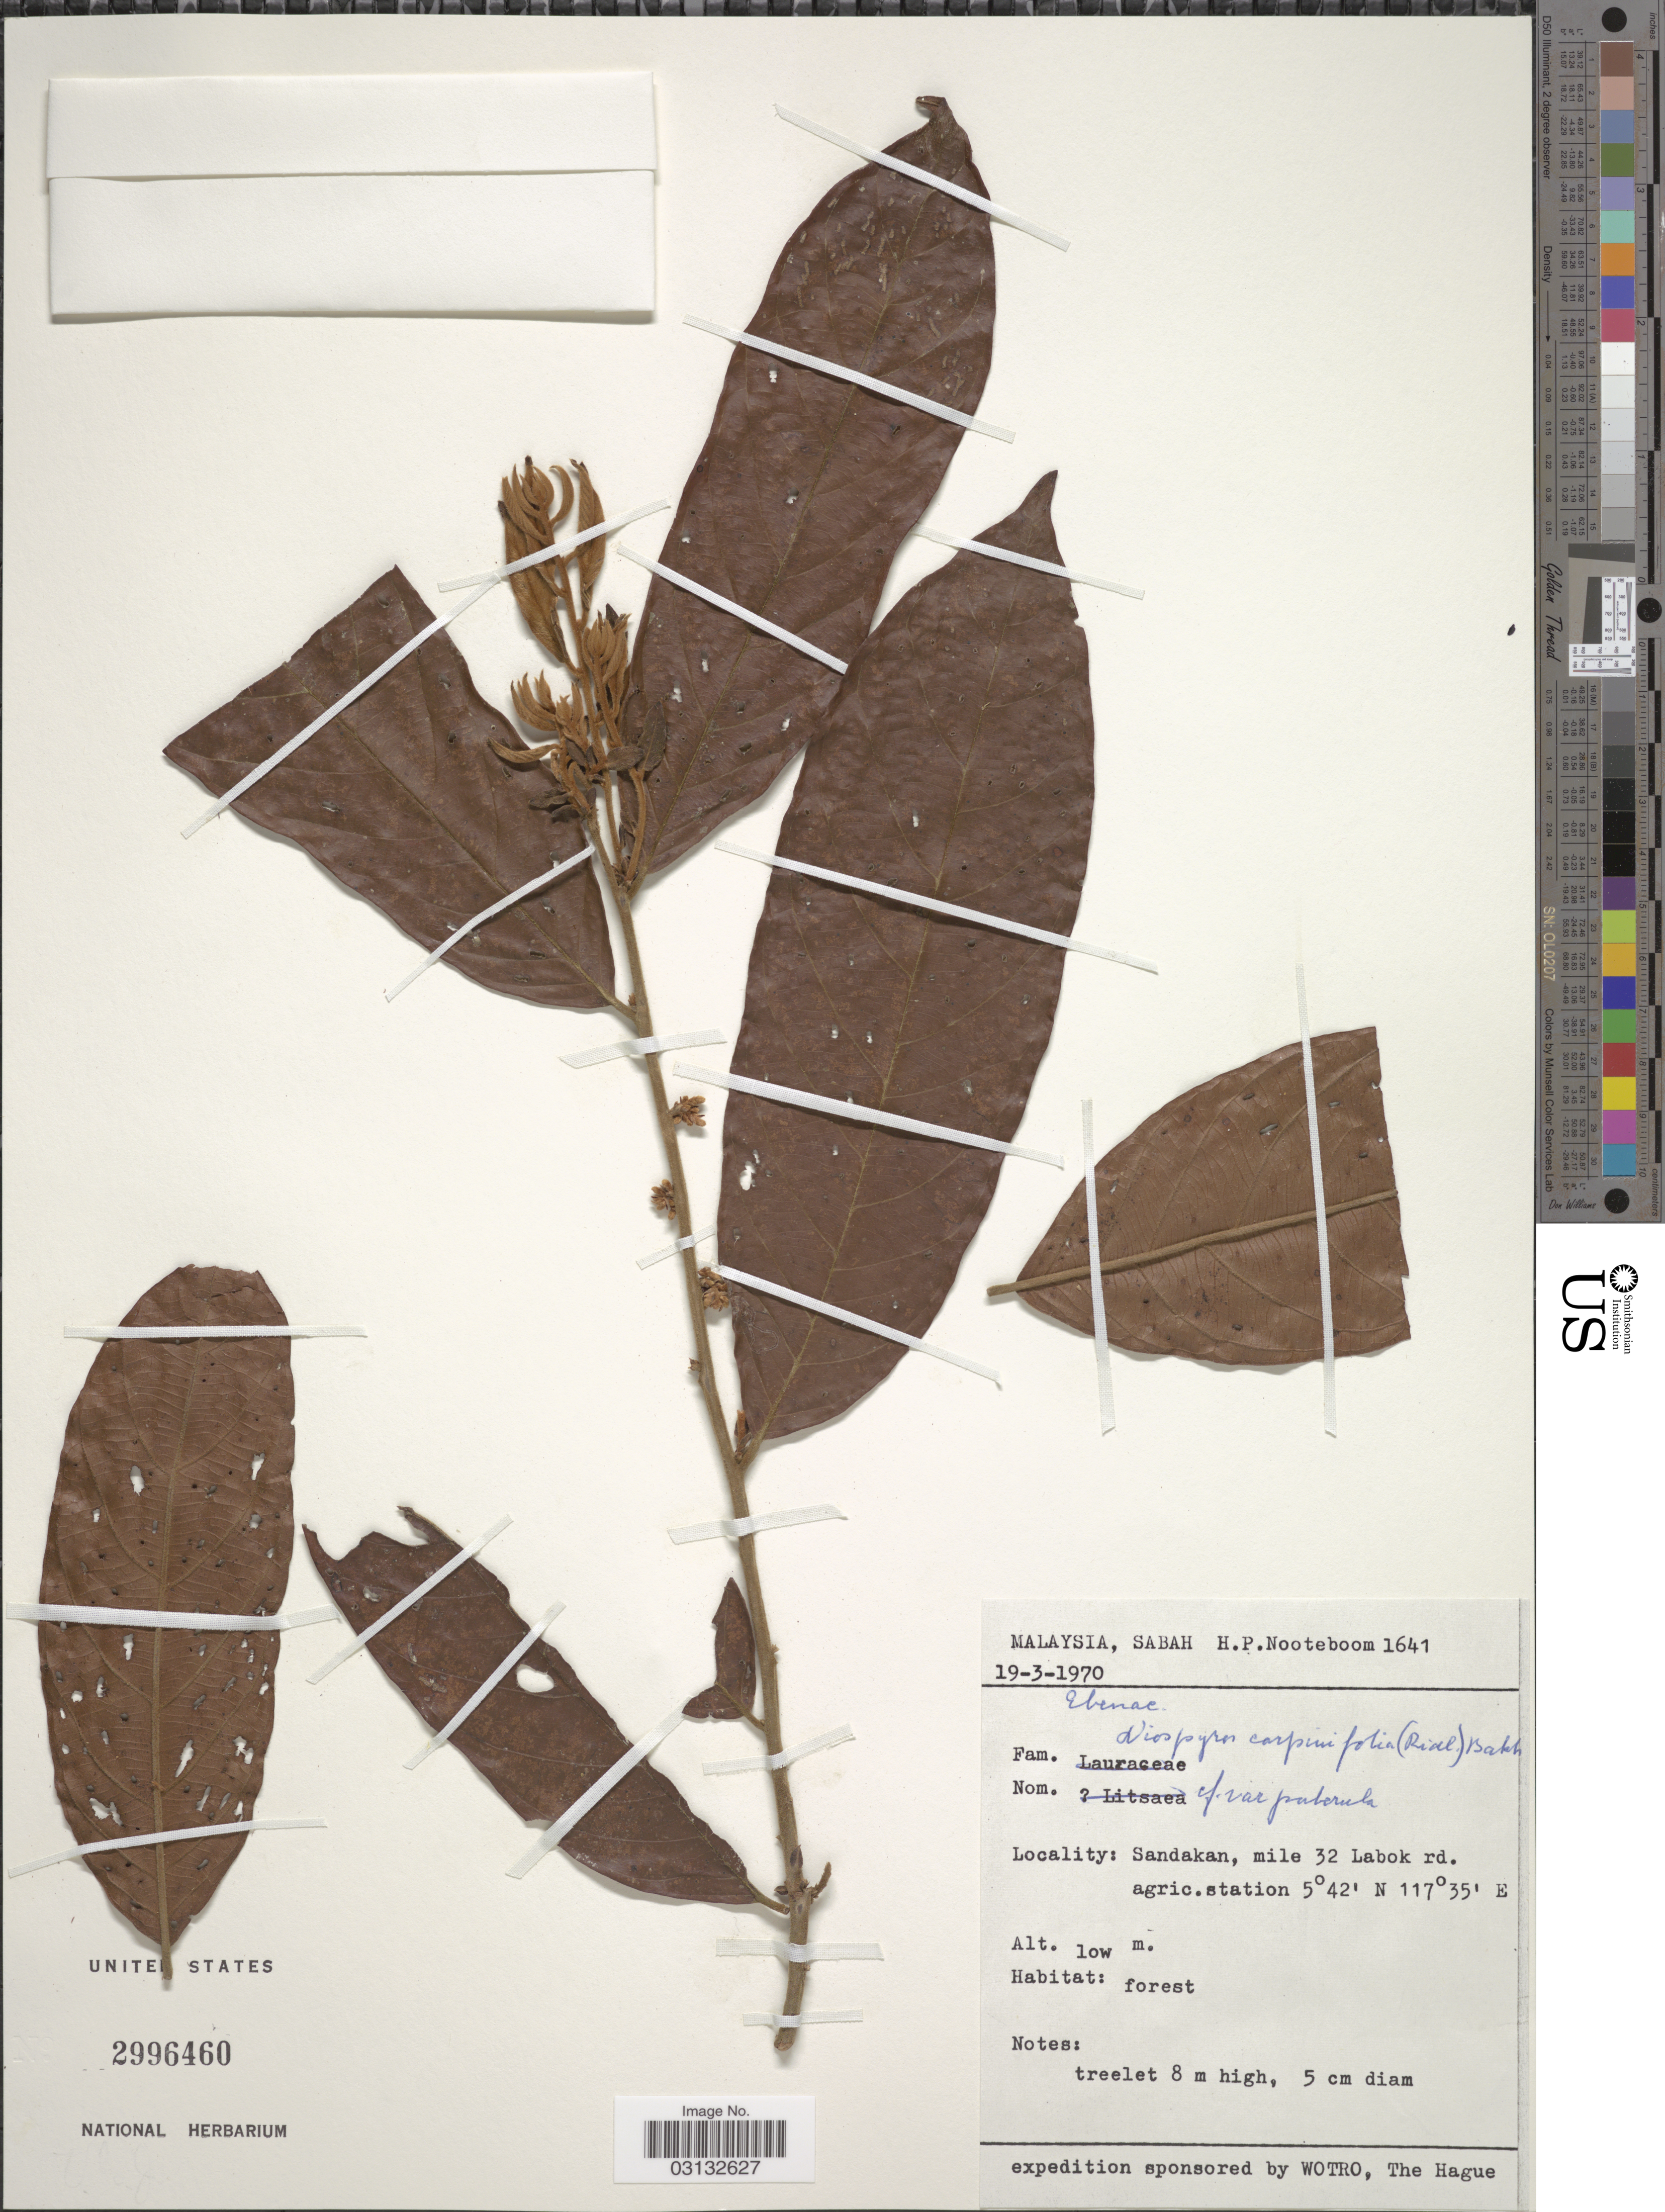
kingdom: Plantae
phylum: Tracheophyta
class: Magnoliopsida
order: Ericales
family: Ebenaceae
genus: Diospyros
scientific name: Diospyros carpinifolia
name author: Bakh. & Bakh.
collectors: H. P. Nooteboom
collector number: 1641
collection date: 1970-03-19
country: Malaysia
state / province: Sabah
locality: Sandakan, mile 32 Labok rd. agric. station.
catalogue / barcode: US 2996460